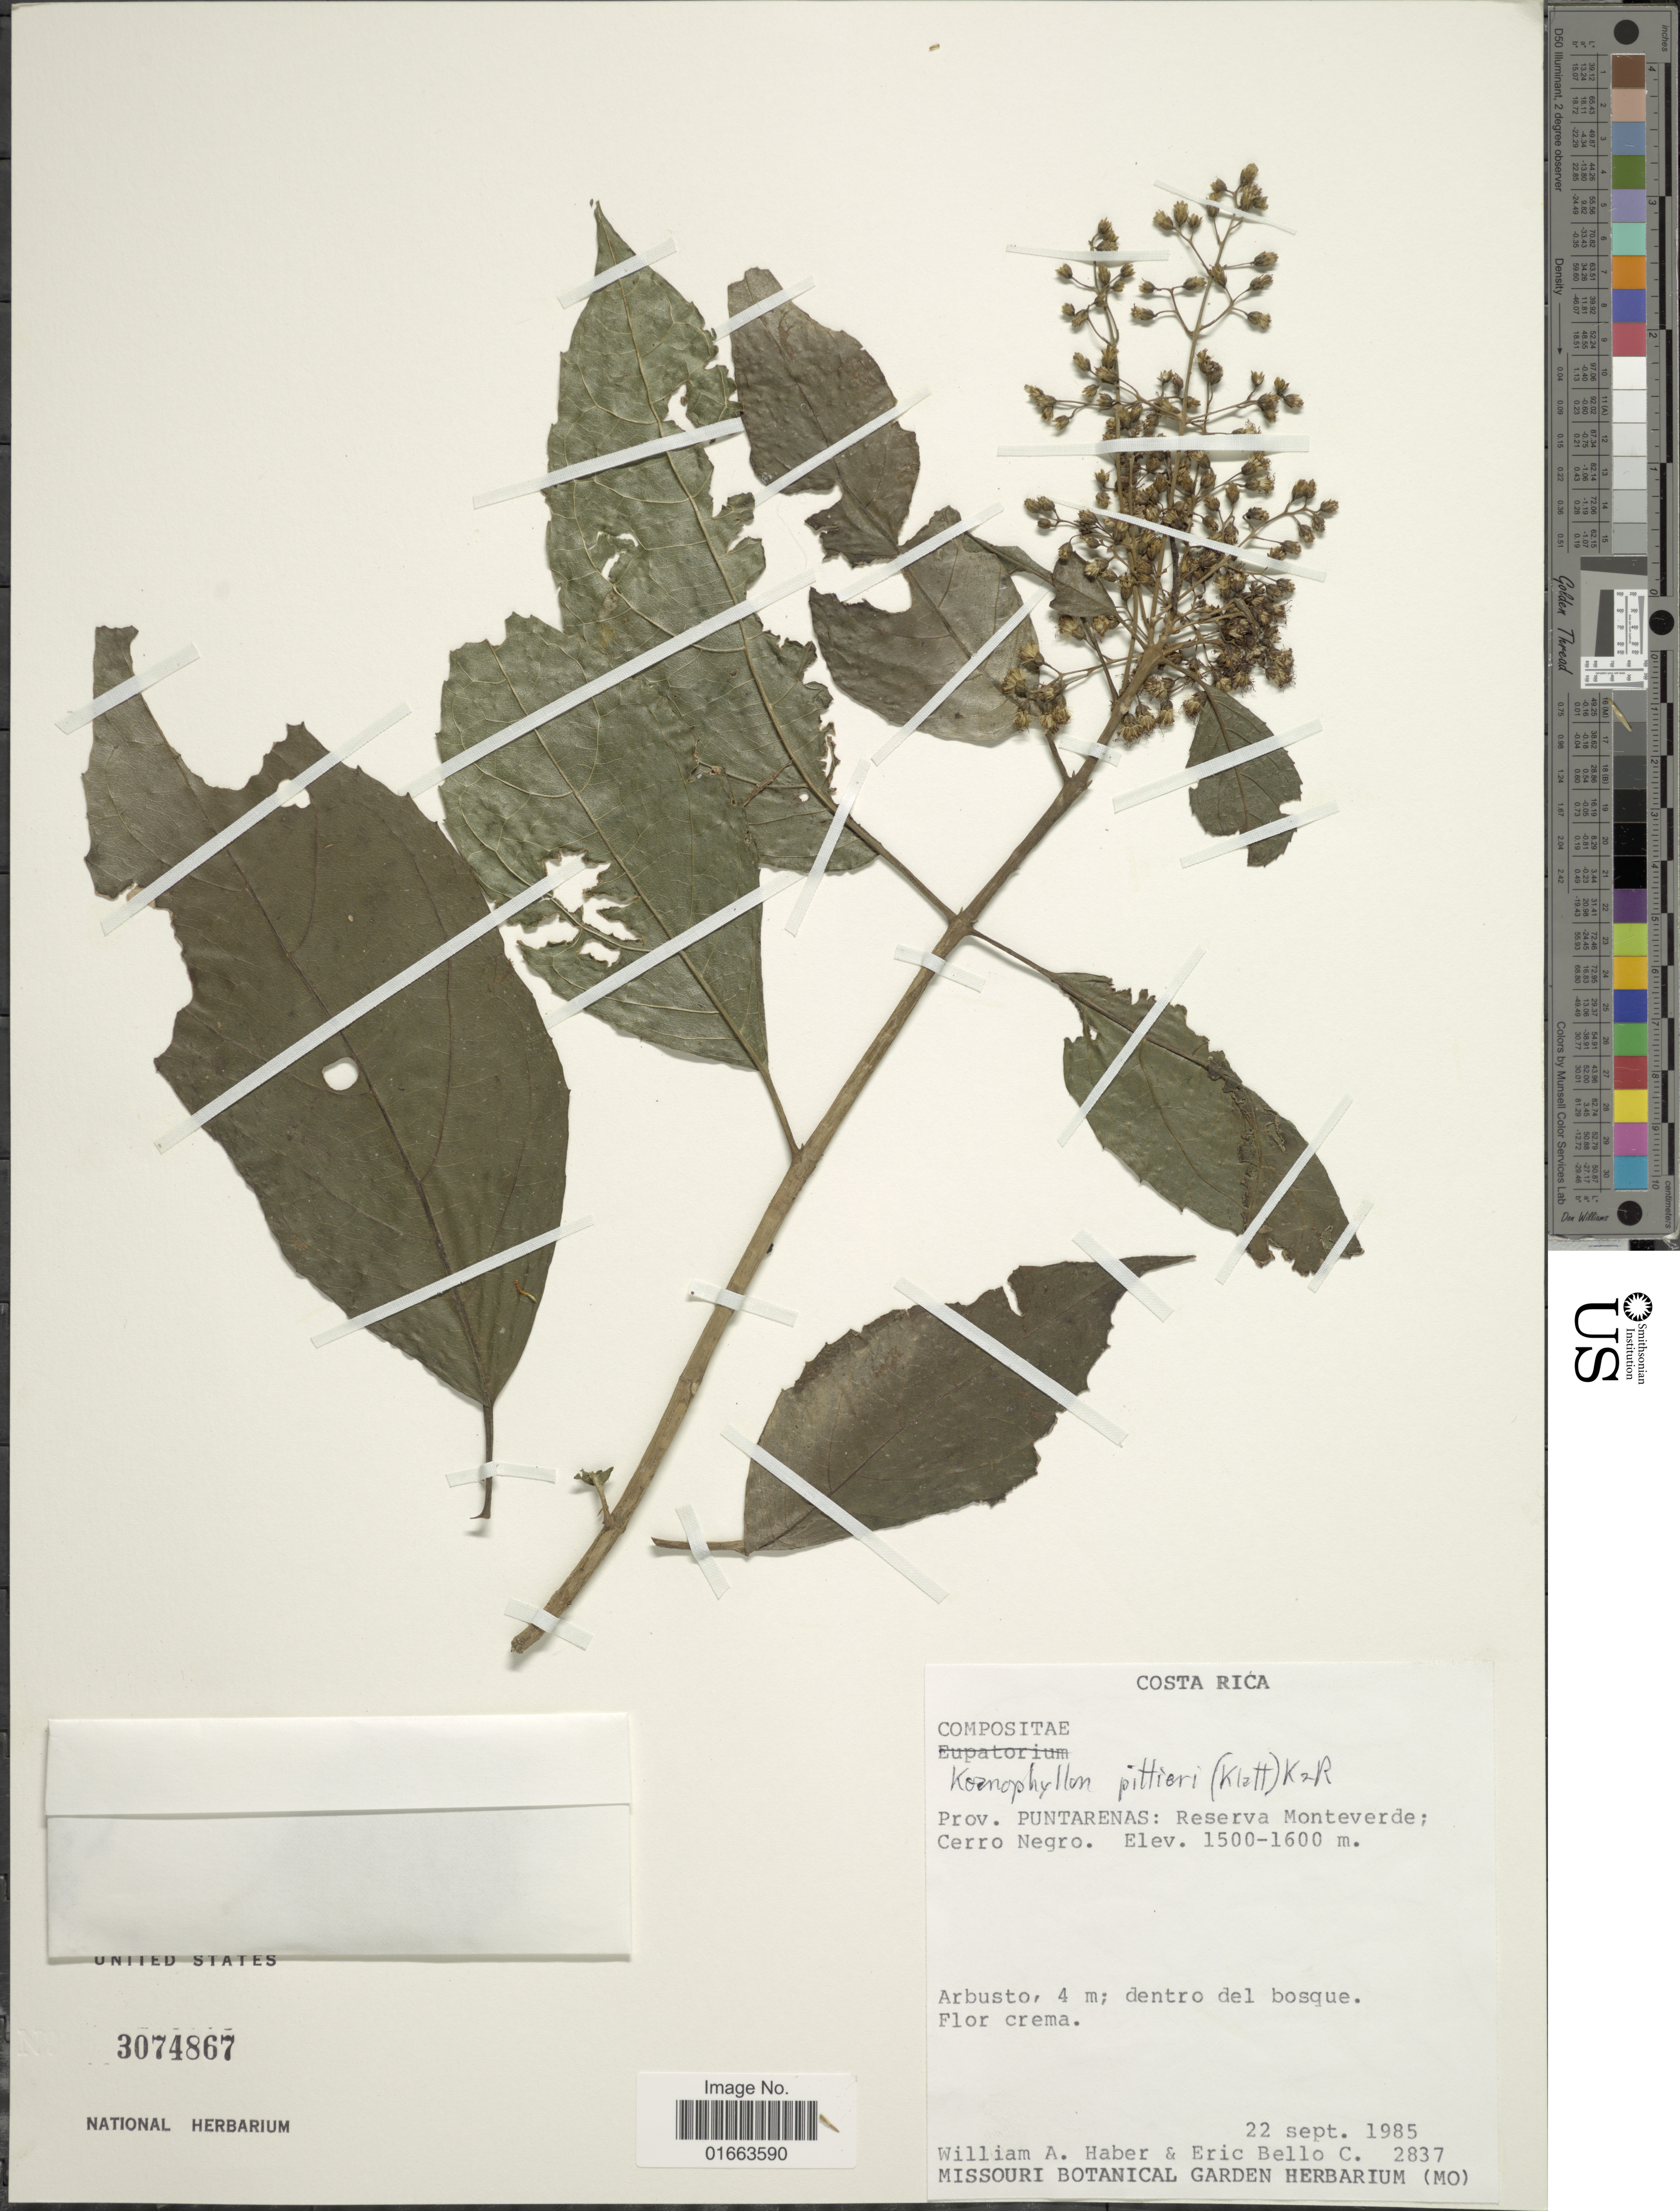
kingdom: Plantae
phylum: Tracheophyta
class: Magnoliopsida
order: Asterales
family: Asteraceae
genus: Koanophyllon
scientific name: Koanophyllon pittieri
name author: (Klatt) R.M. King & H. Rob.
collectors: W. A. Haber & E. Bello C.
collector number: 2837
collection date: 1985-09-22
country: Costa Rica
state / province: Puntarenas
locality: Reserva Monteverde; Cerro Negro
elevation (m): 1500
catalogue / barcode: US 3074867